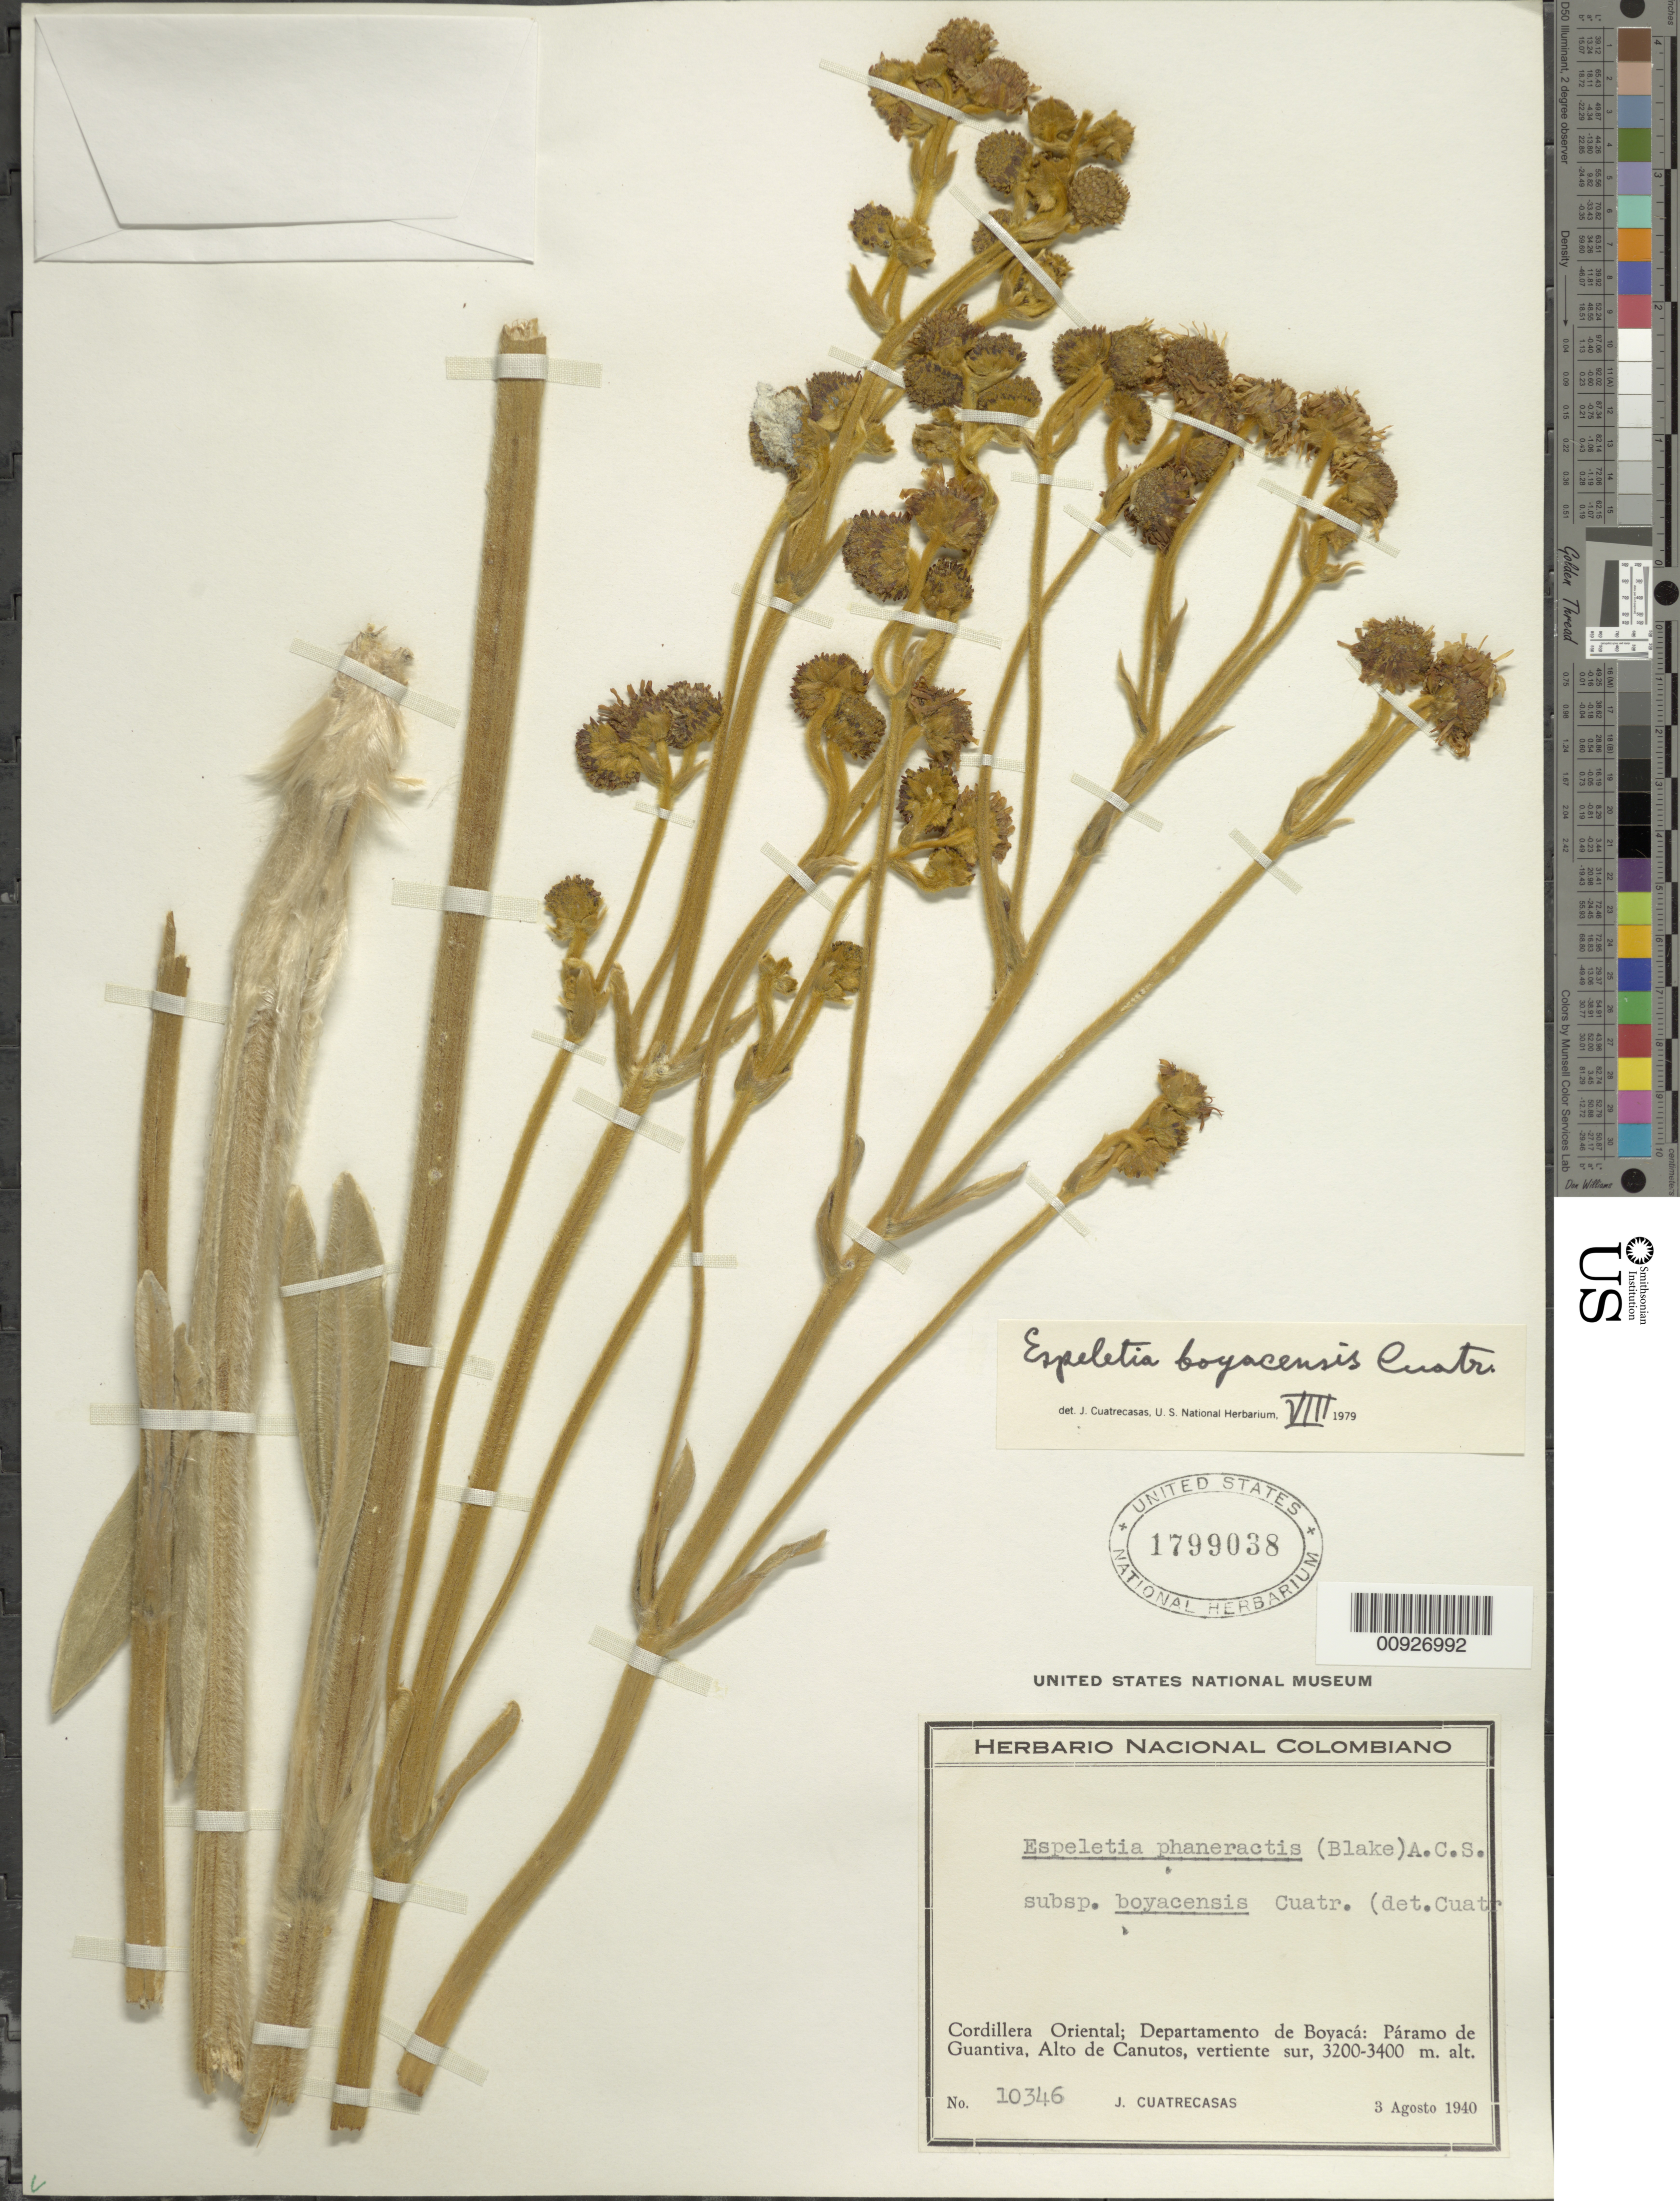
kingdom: Plantae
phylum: Tracheophyta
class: Magnoliopsida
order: Asterales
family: Asteraceae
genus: Espeletia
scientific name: Espeletia boyacensis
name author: Cuatrec.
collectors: J. Cuatrecasas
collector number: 10346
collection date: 1940-08-03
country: Colombia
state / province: Boyacá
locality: Páramo de Guántiva. Cordillera Oriental; Páramo de Guantiva, Alto de Canutos, vertiente sur.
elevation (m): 3200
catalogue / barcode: US 1799038